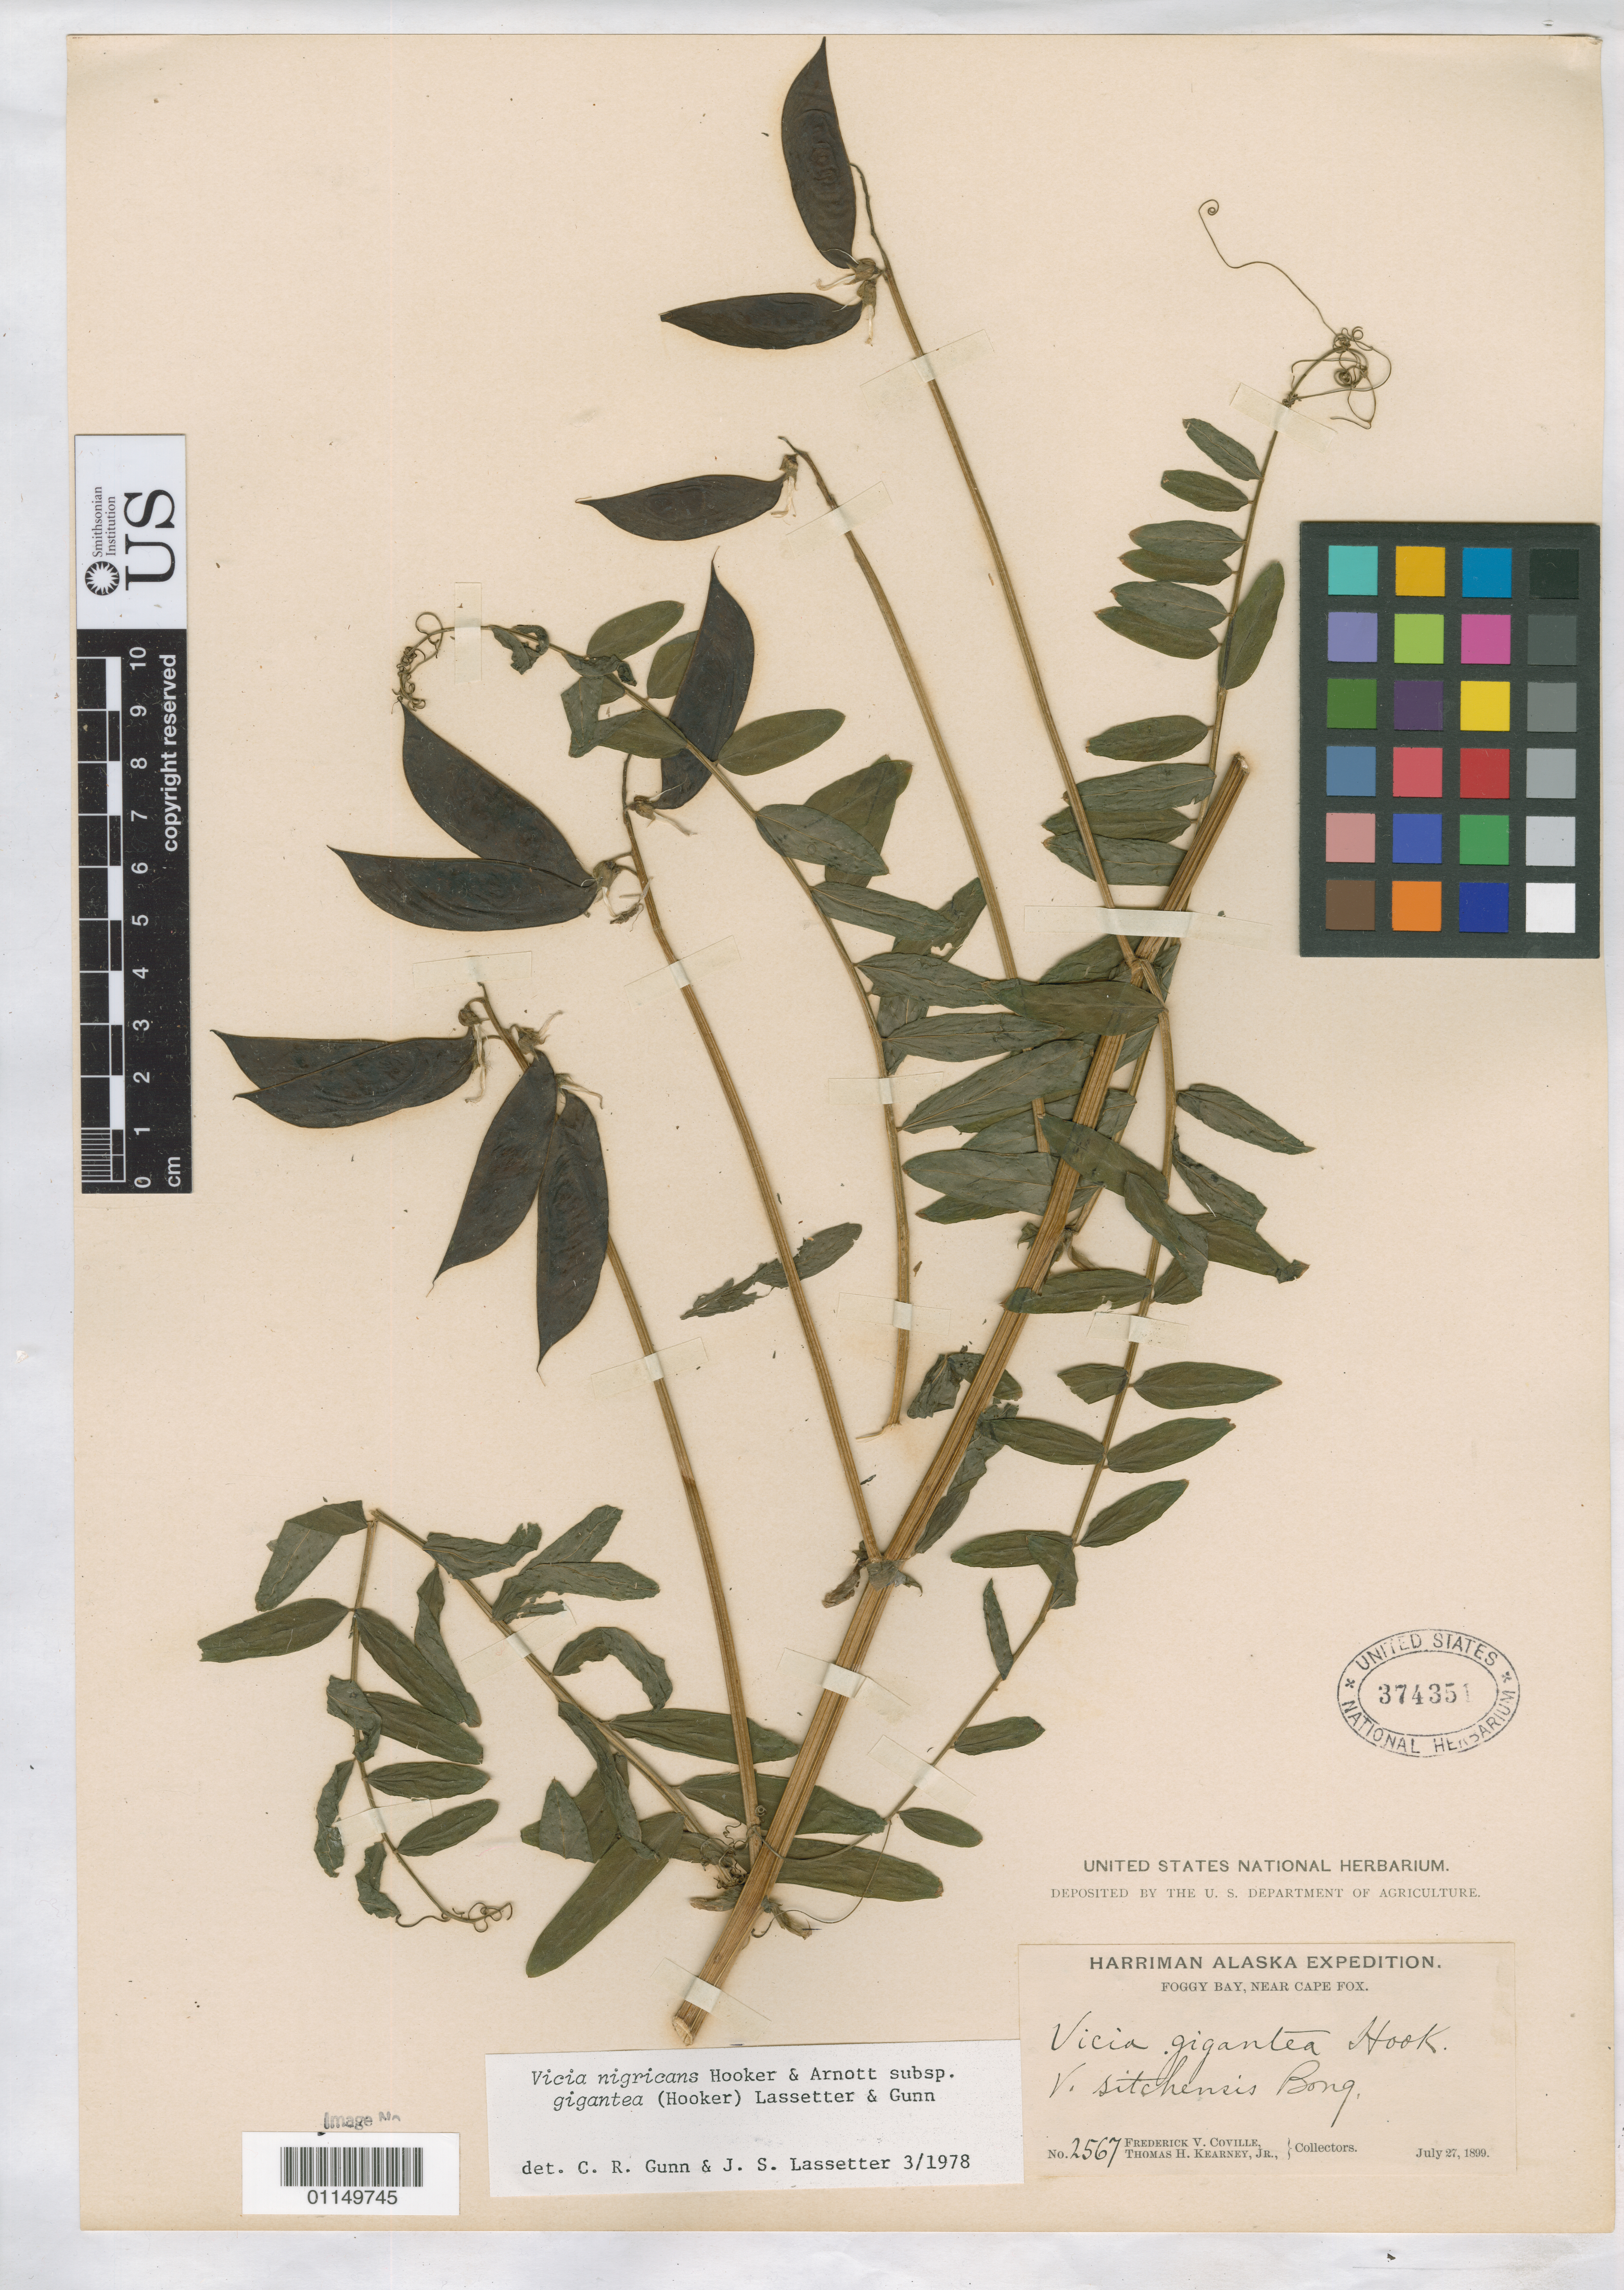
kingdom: Plantae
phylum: Tracheophyta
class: Magnoliopsida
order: Fabales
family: Fabaceae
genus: Vicia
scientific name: Vicia nigricans subsp. gigantea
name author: Hook. & Arn.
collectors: F. V. Coville & T. H. Kearney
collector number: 2567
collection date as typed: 27 Jul 1899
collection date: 1899-07-27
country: United States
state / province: Alaska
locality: Foggy Bay, near Cape Fox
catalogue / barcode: US 374351